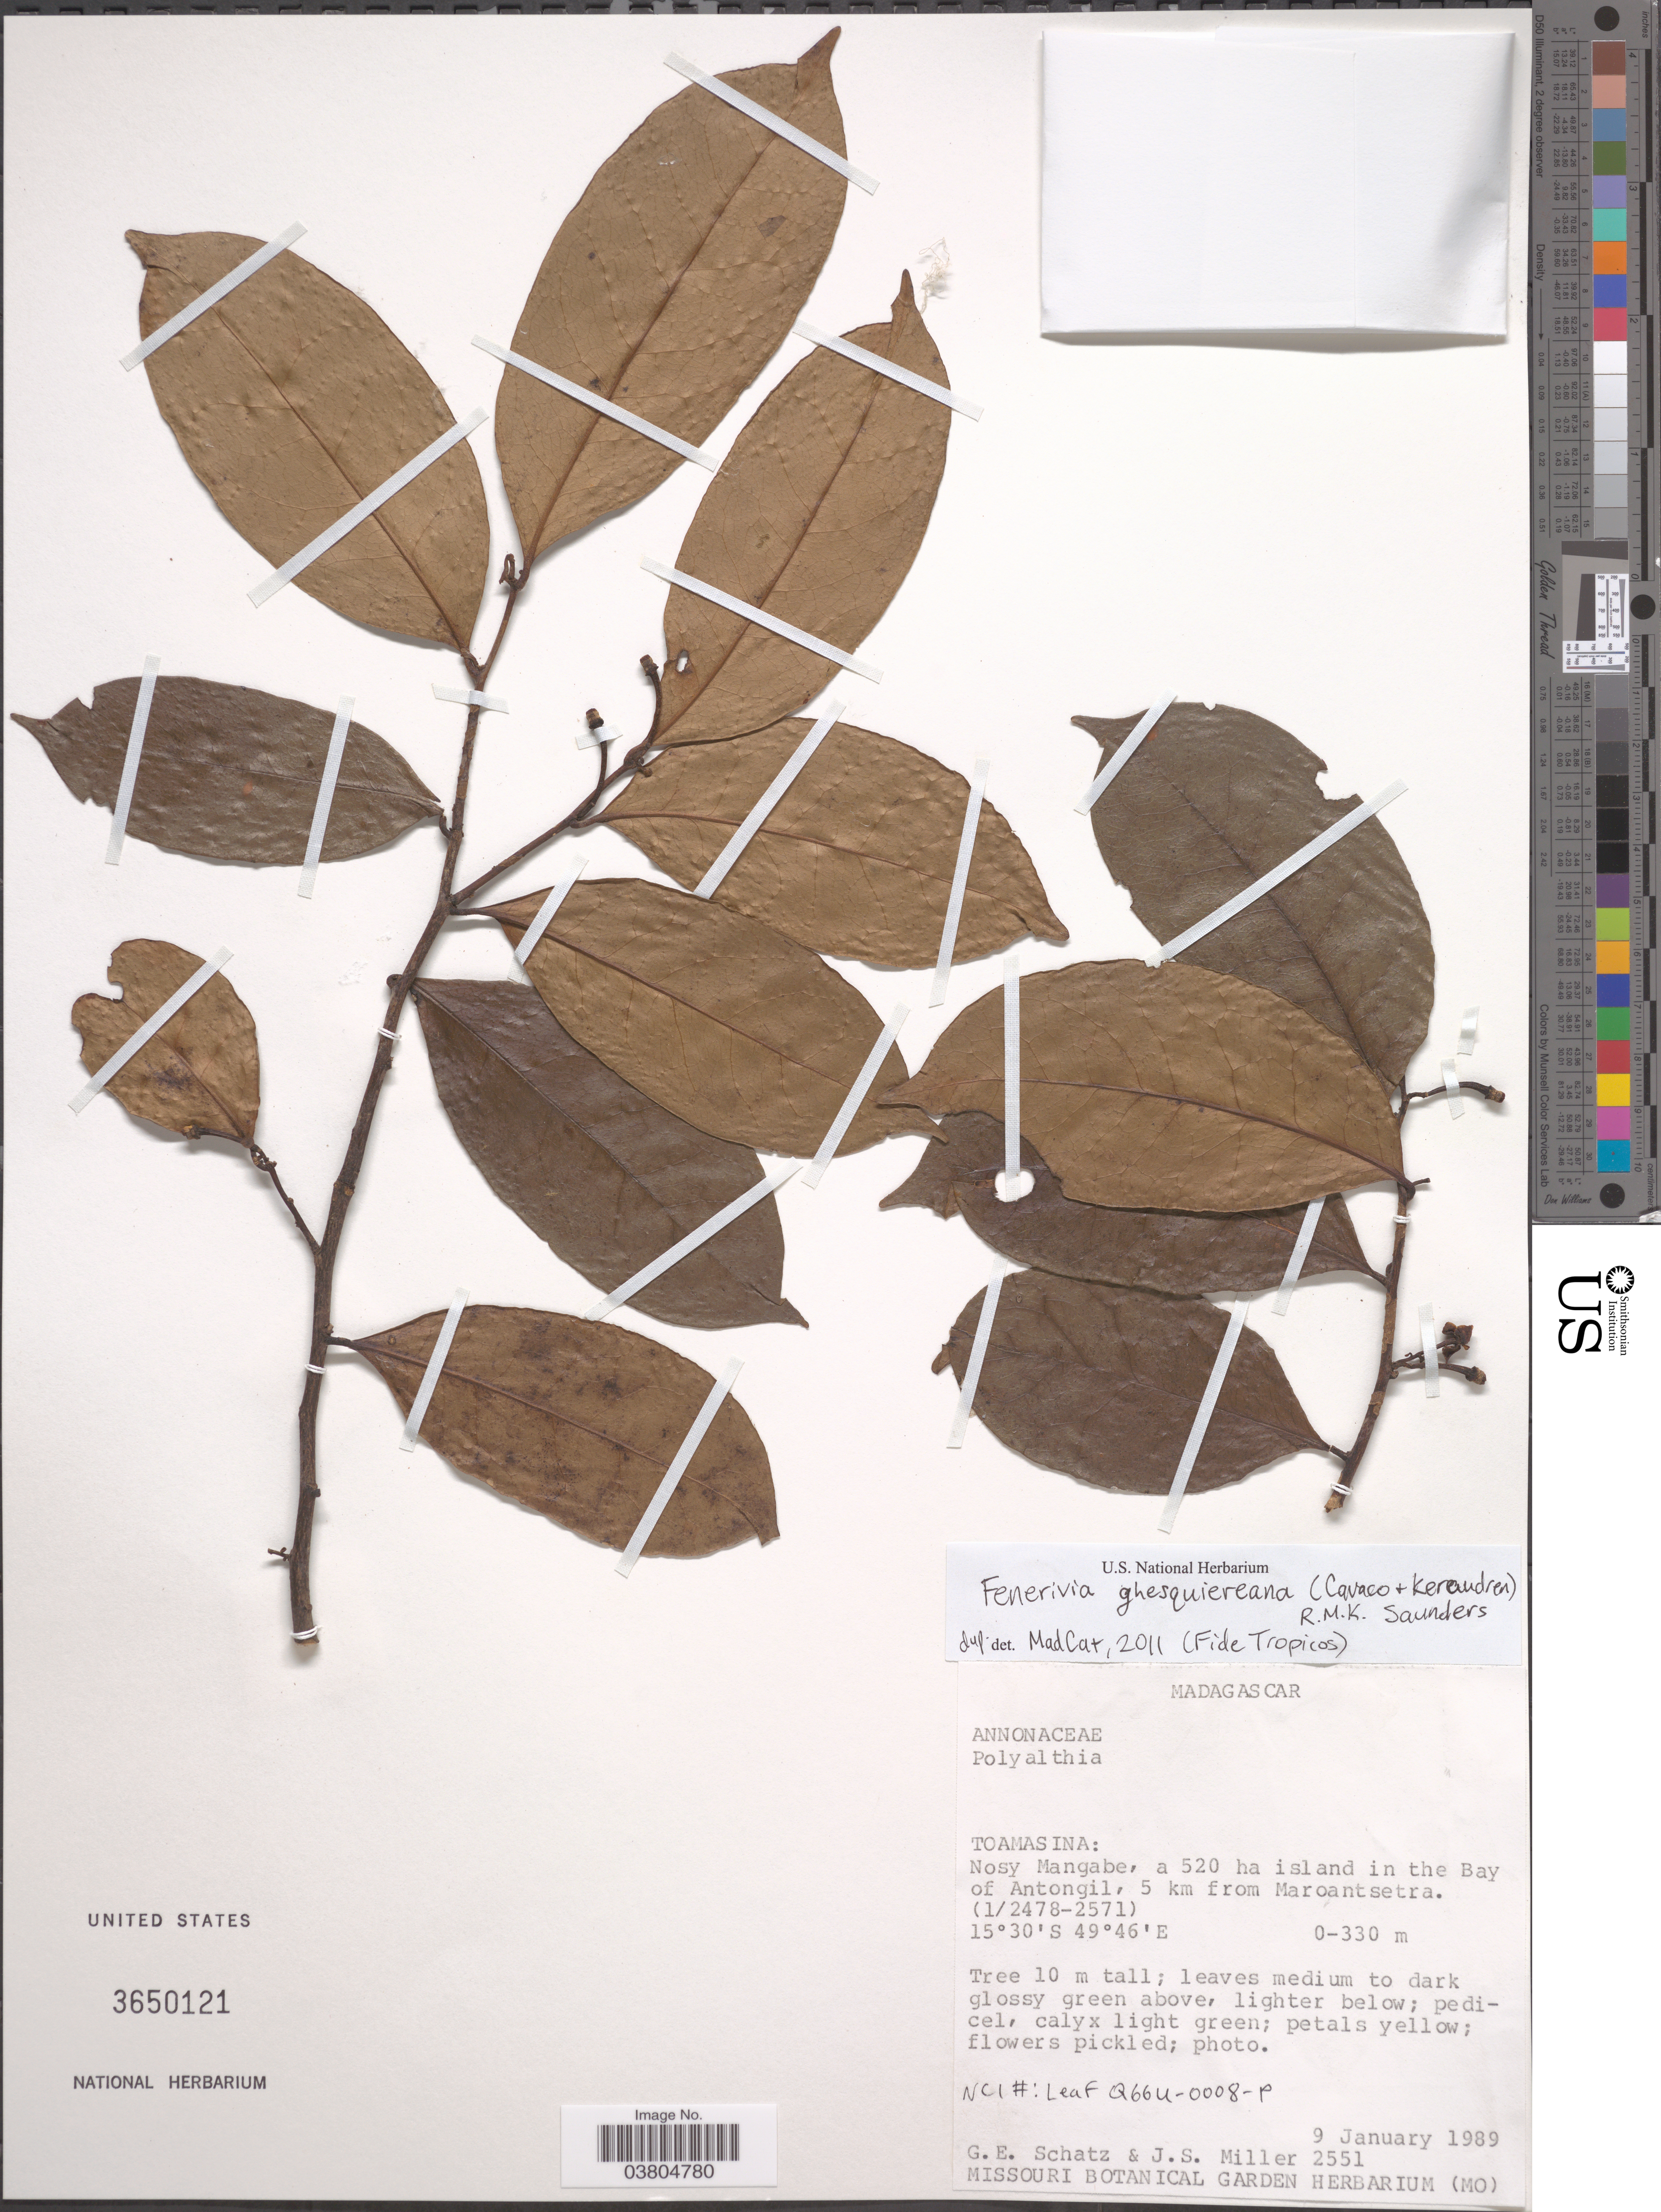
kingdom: Plantae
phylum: Tracheophyta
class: Magnoliopsida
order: Magnoliales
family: Annonaceae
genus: Fenerivia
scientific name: Fenerivia ghesquiereana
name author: (Cavaco & Keraudren) R.M.K. Saunders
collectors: G. Schatz & J. S. Miller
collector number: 2551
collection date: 1989-01-09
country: Madagascar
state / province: Analanjirofo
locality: Nosy Mangabe, a 520 ha island in the Bay of Antongil, 5 km from Maroantsetra. (1/2478-2571).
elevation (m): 0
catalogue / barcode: US 3650121